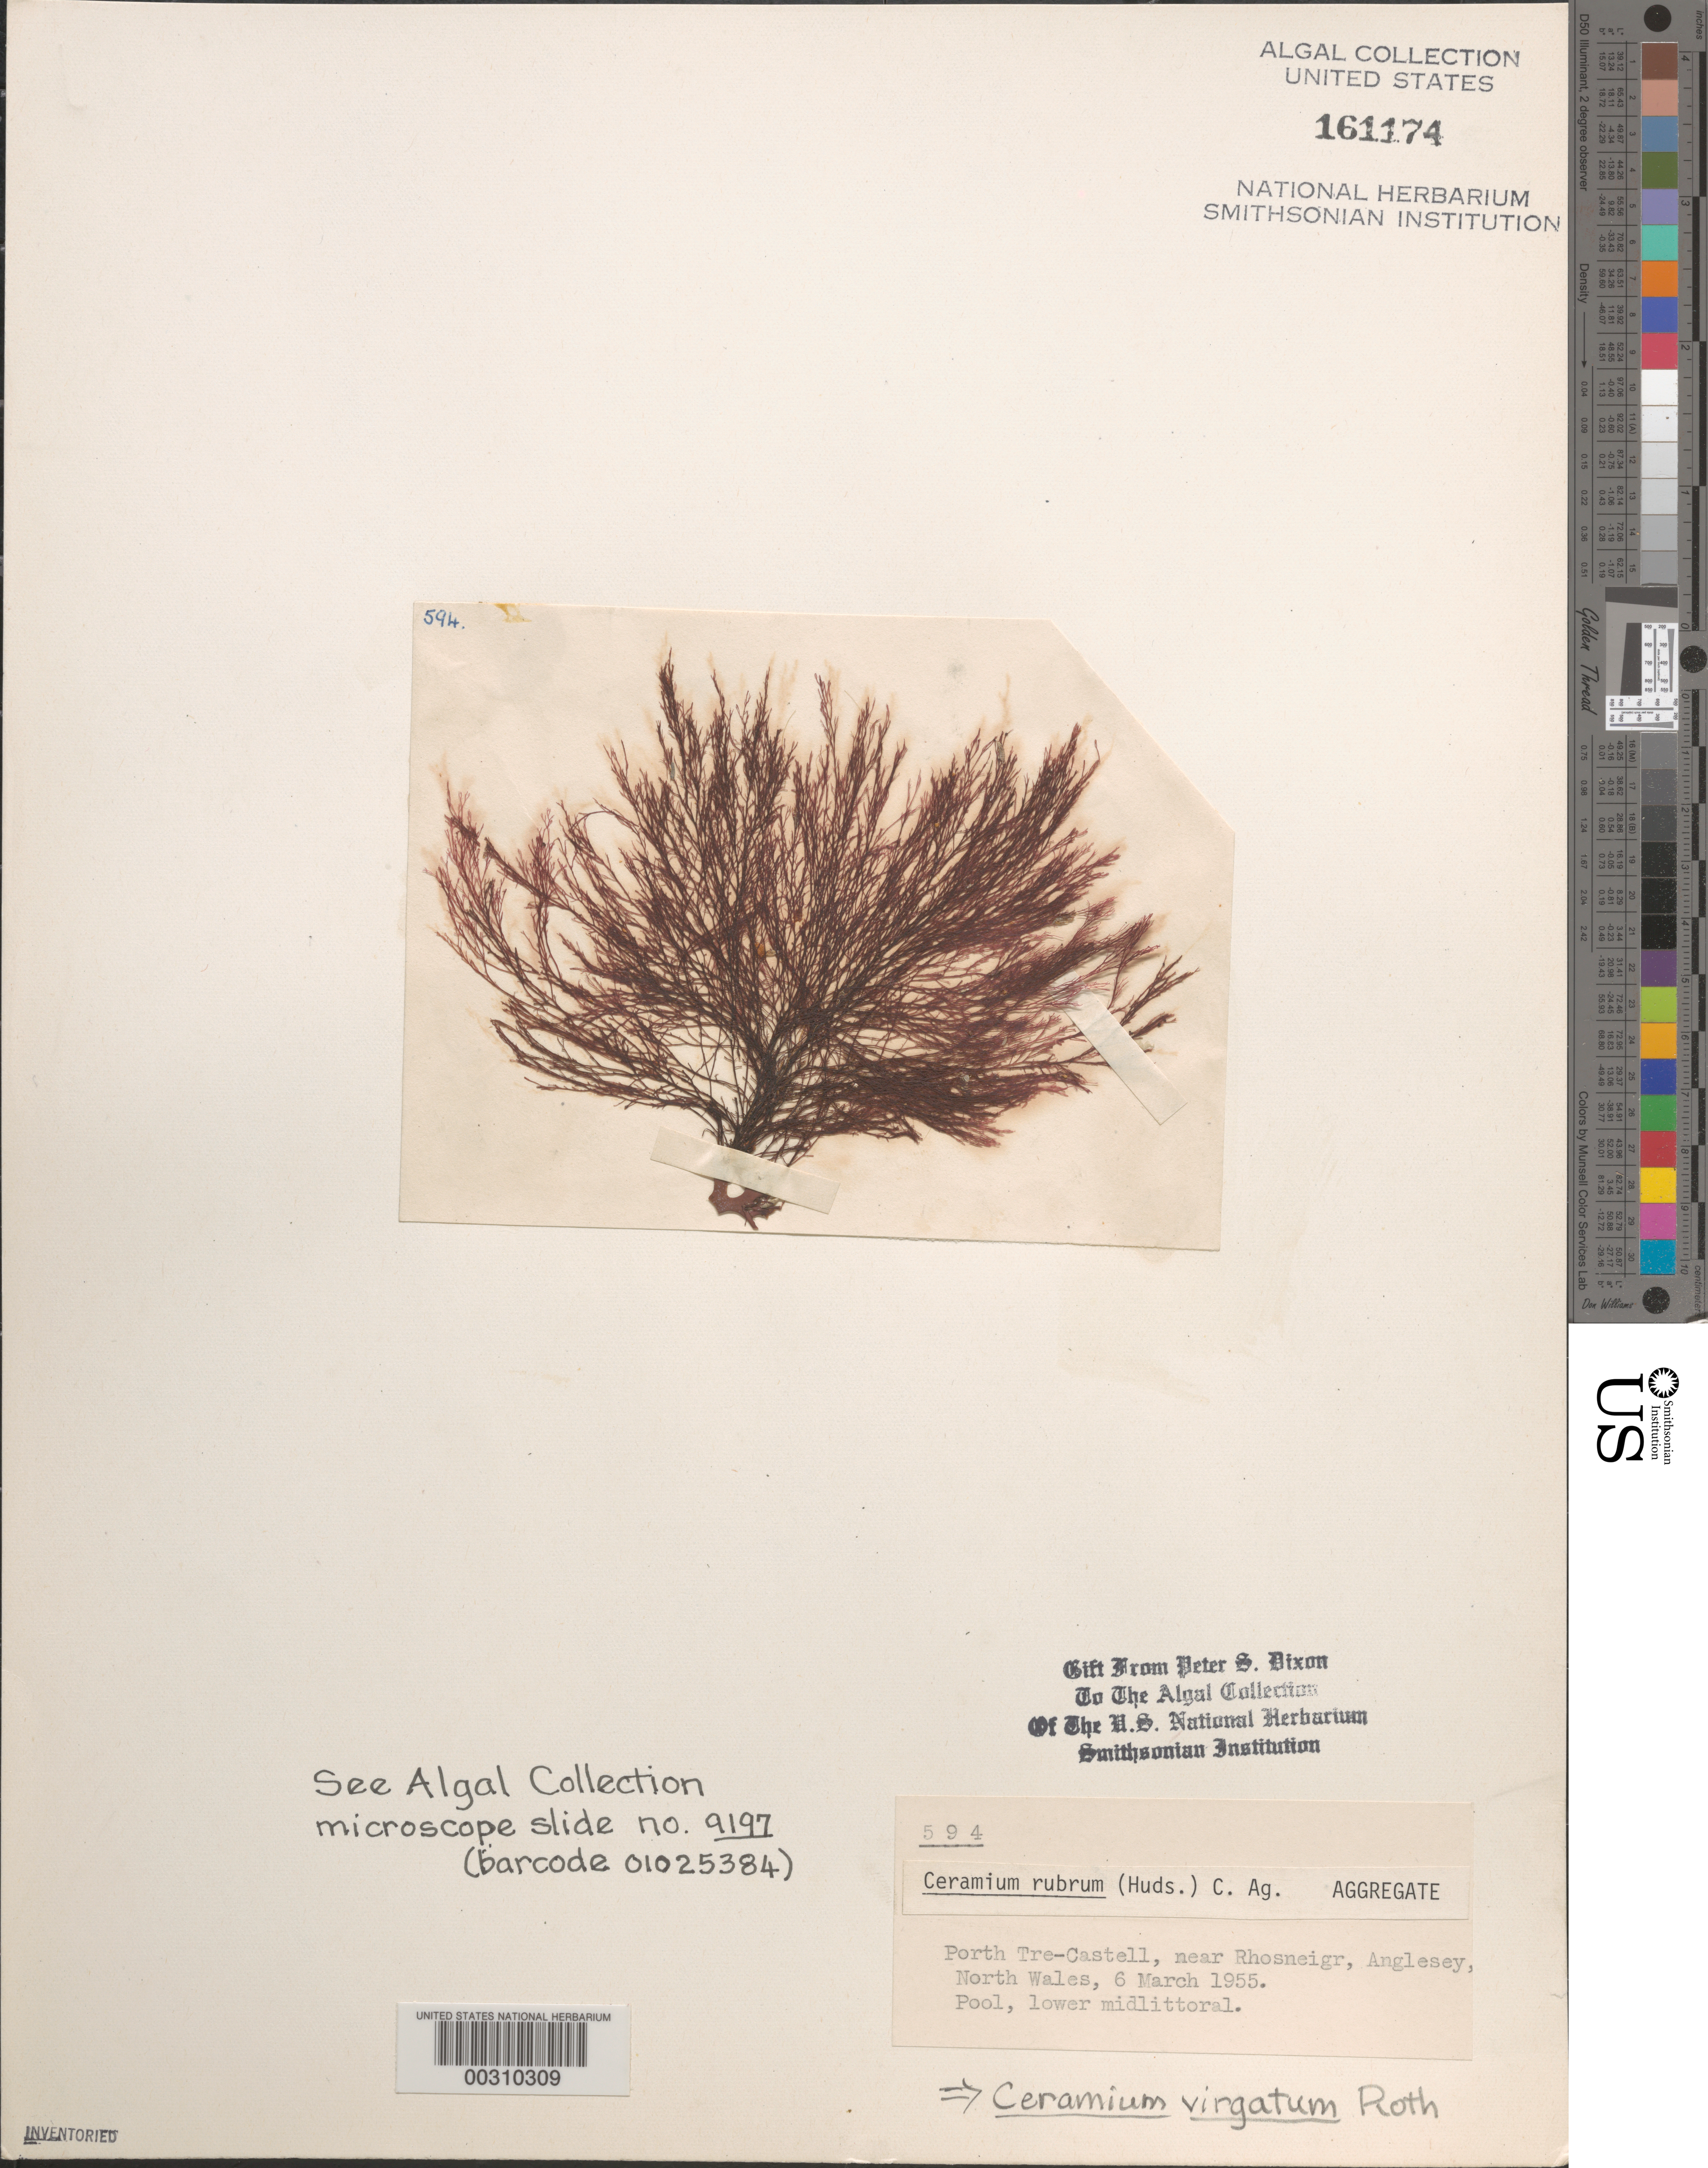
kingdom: Plantae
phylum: Rhodophyta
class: Florideophyceae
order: Ceramiales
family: Ceramiaceae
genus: Ceramium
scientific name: Ceramium virgatum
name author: Roth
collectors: P. S. Dixon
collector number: PSD 594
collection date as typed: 06 Mar 1955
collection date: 1955-03-06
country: United Kingdom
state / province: Wales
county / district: Gwynedd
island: Anglesey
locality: Porth Tre-castell, near Rhosneigr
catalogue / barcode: US 161174